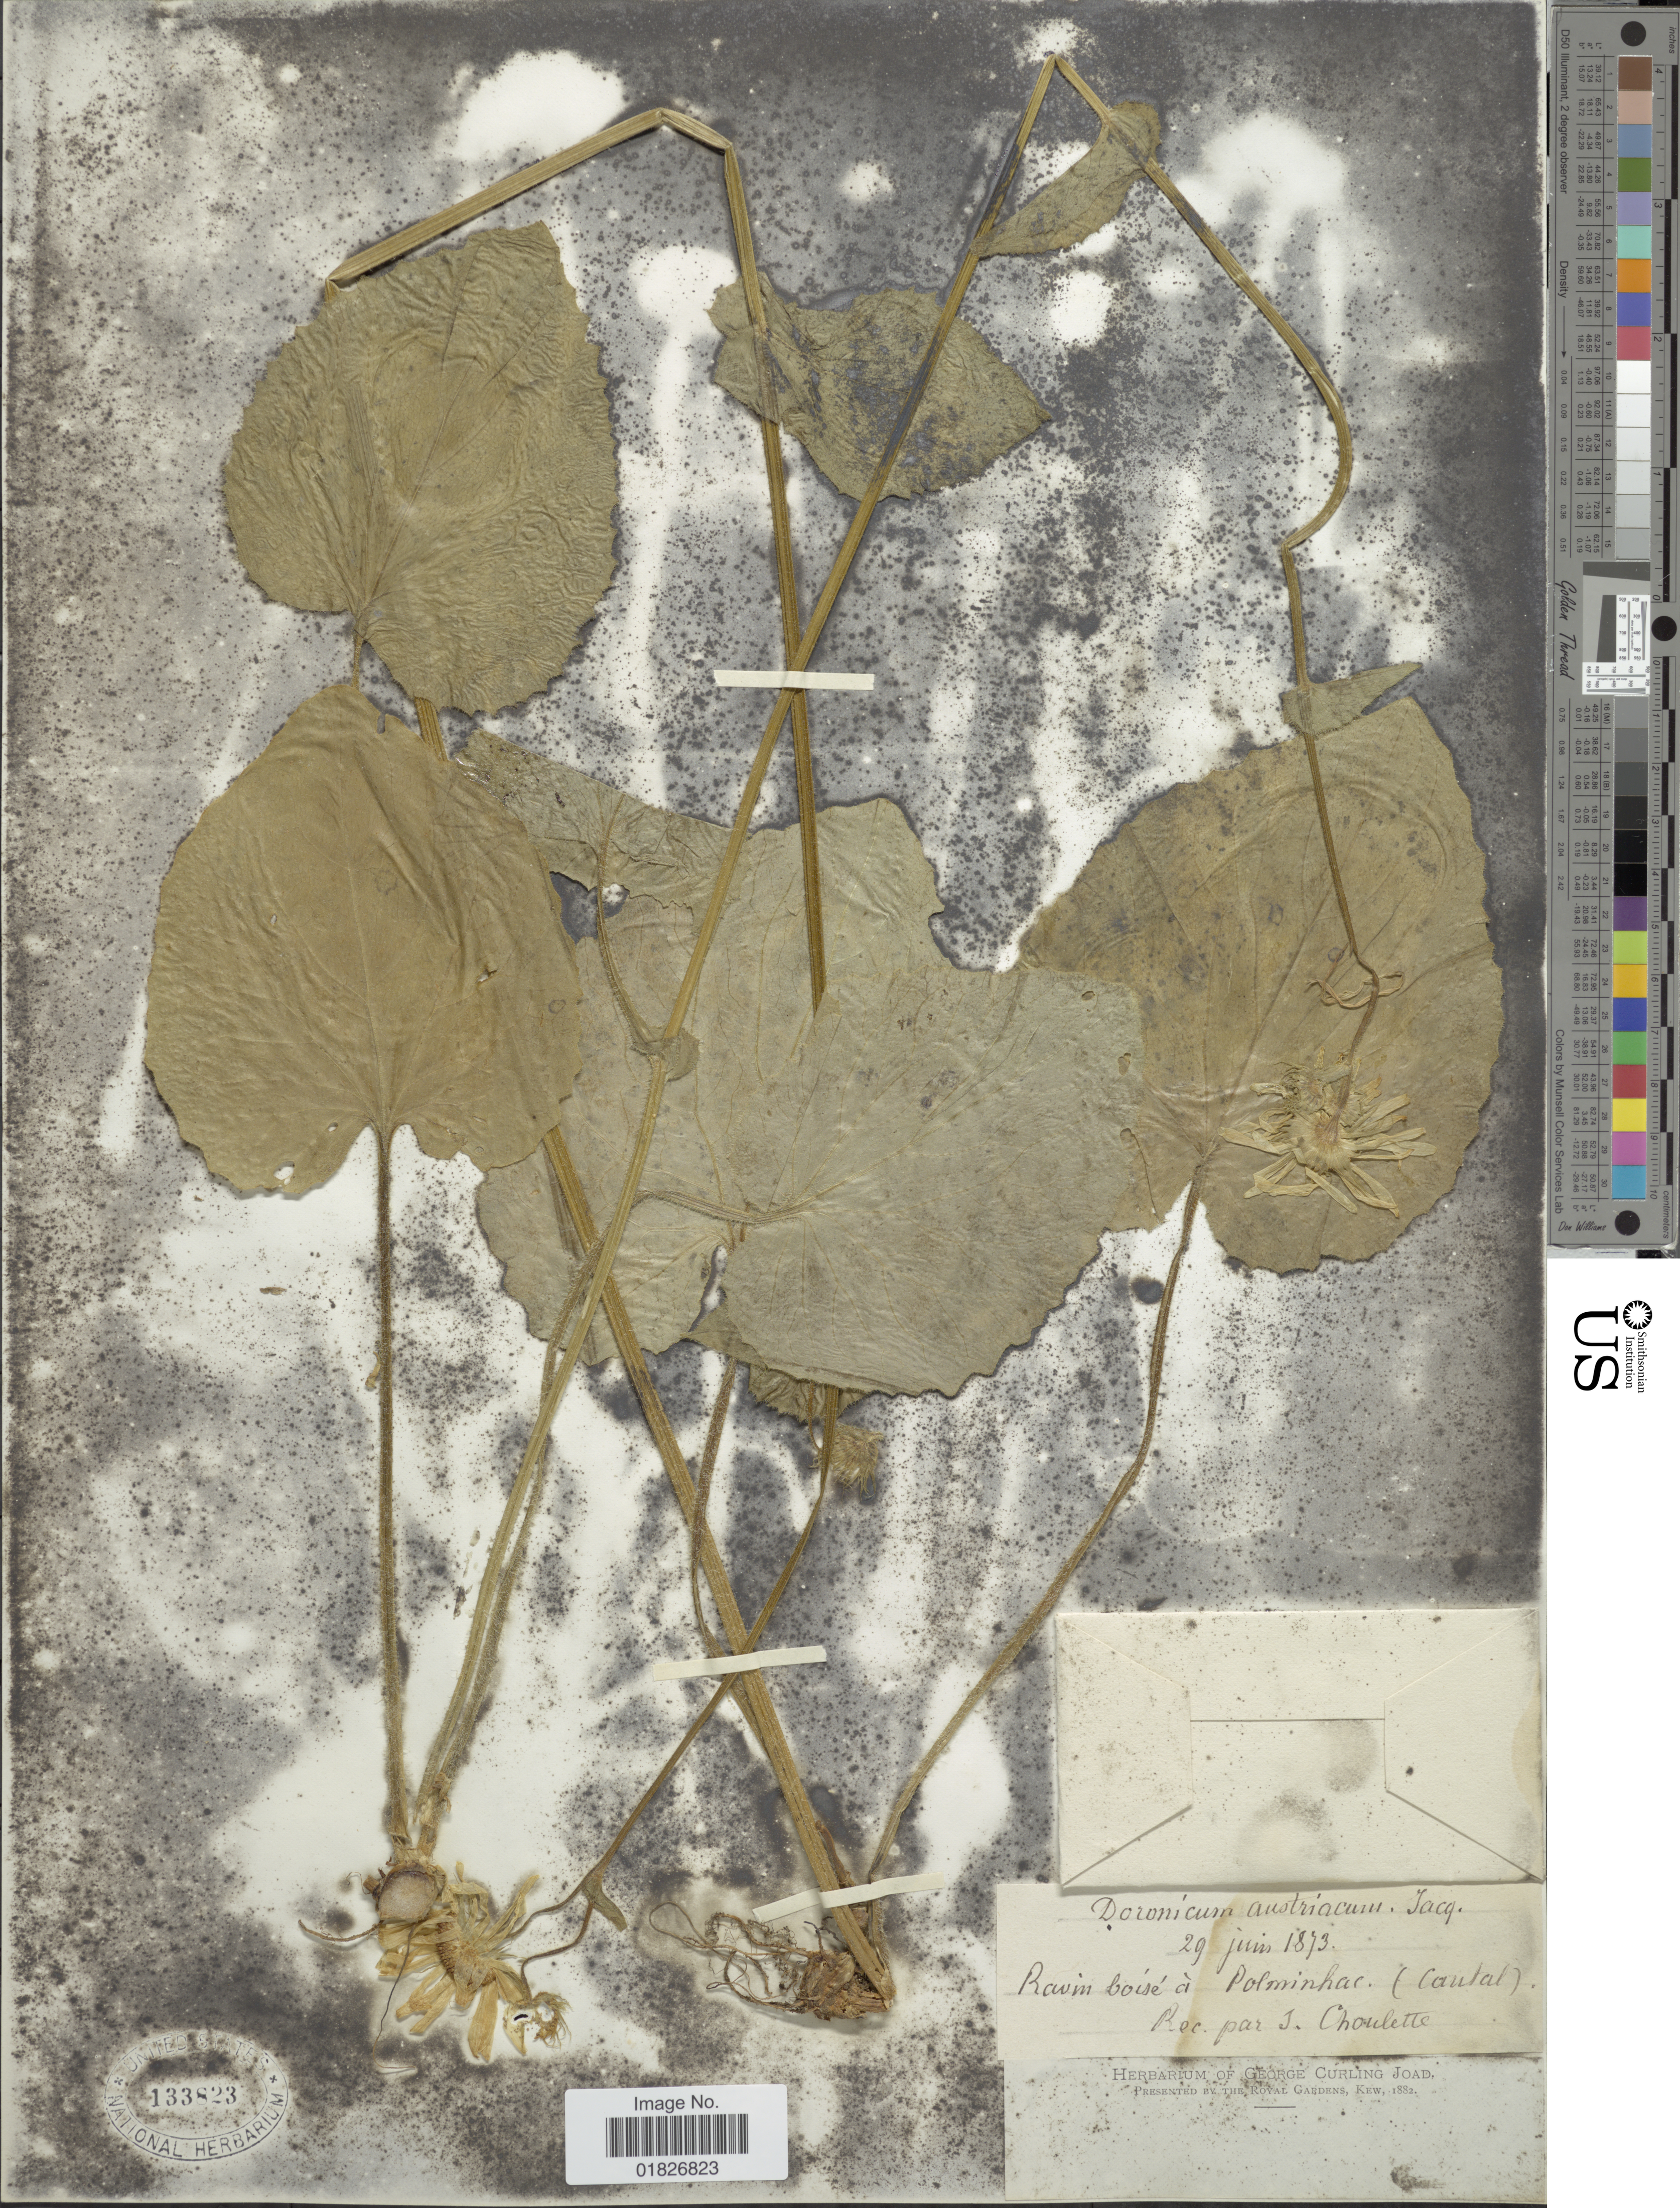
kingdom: Plantae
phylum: Tracheophyta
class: Magnoliopsida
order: Asterales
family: Asteraceae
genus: Doronicum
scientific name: Doronicum austriacum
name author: Jacq.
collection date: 1873-06-29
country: France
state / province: Auvergne-Rhône-Alpes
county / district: Cantal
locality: Ravin boisé a Polminhac (Cantal)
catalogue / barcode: US 133823